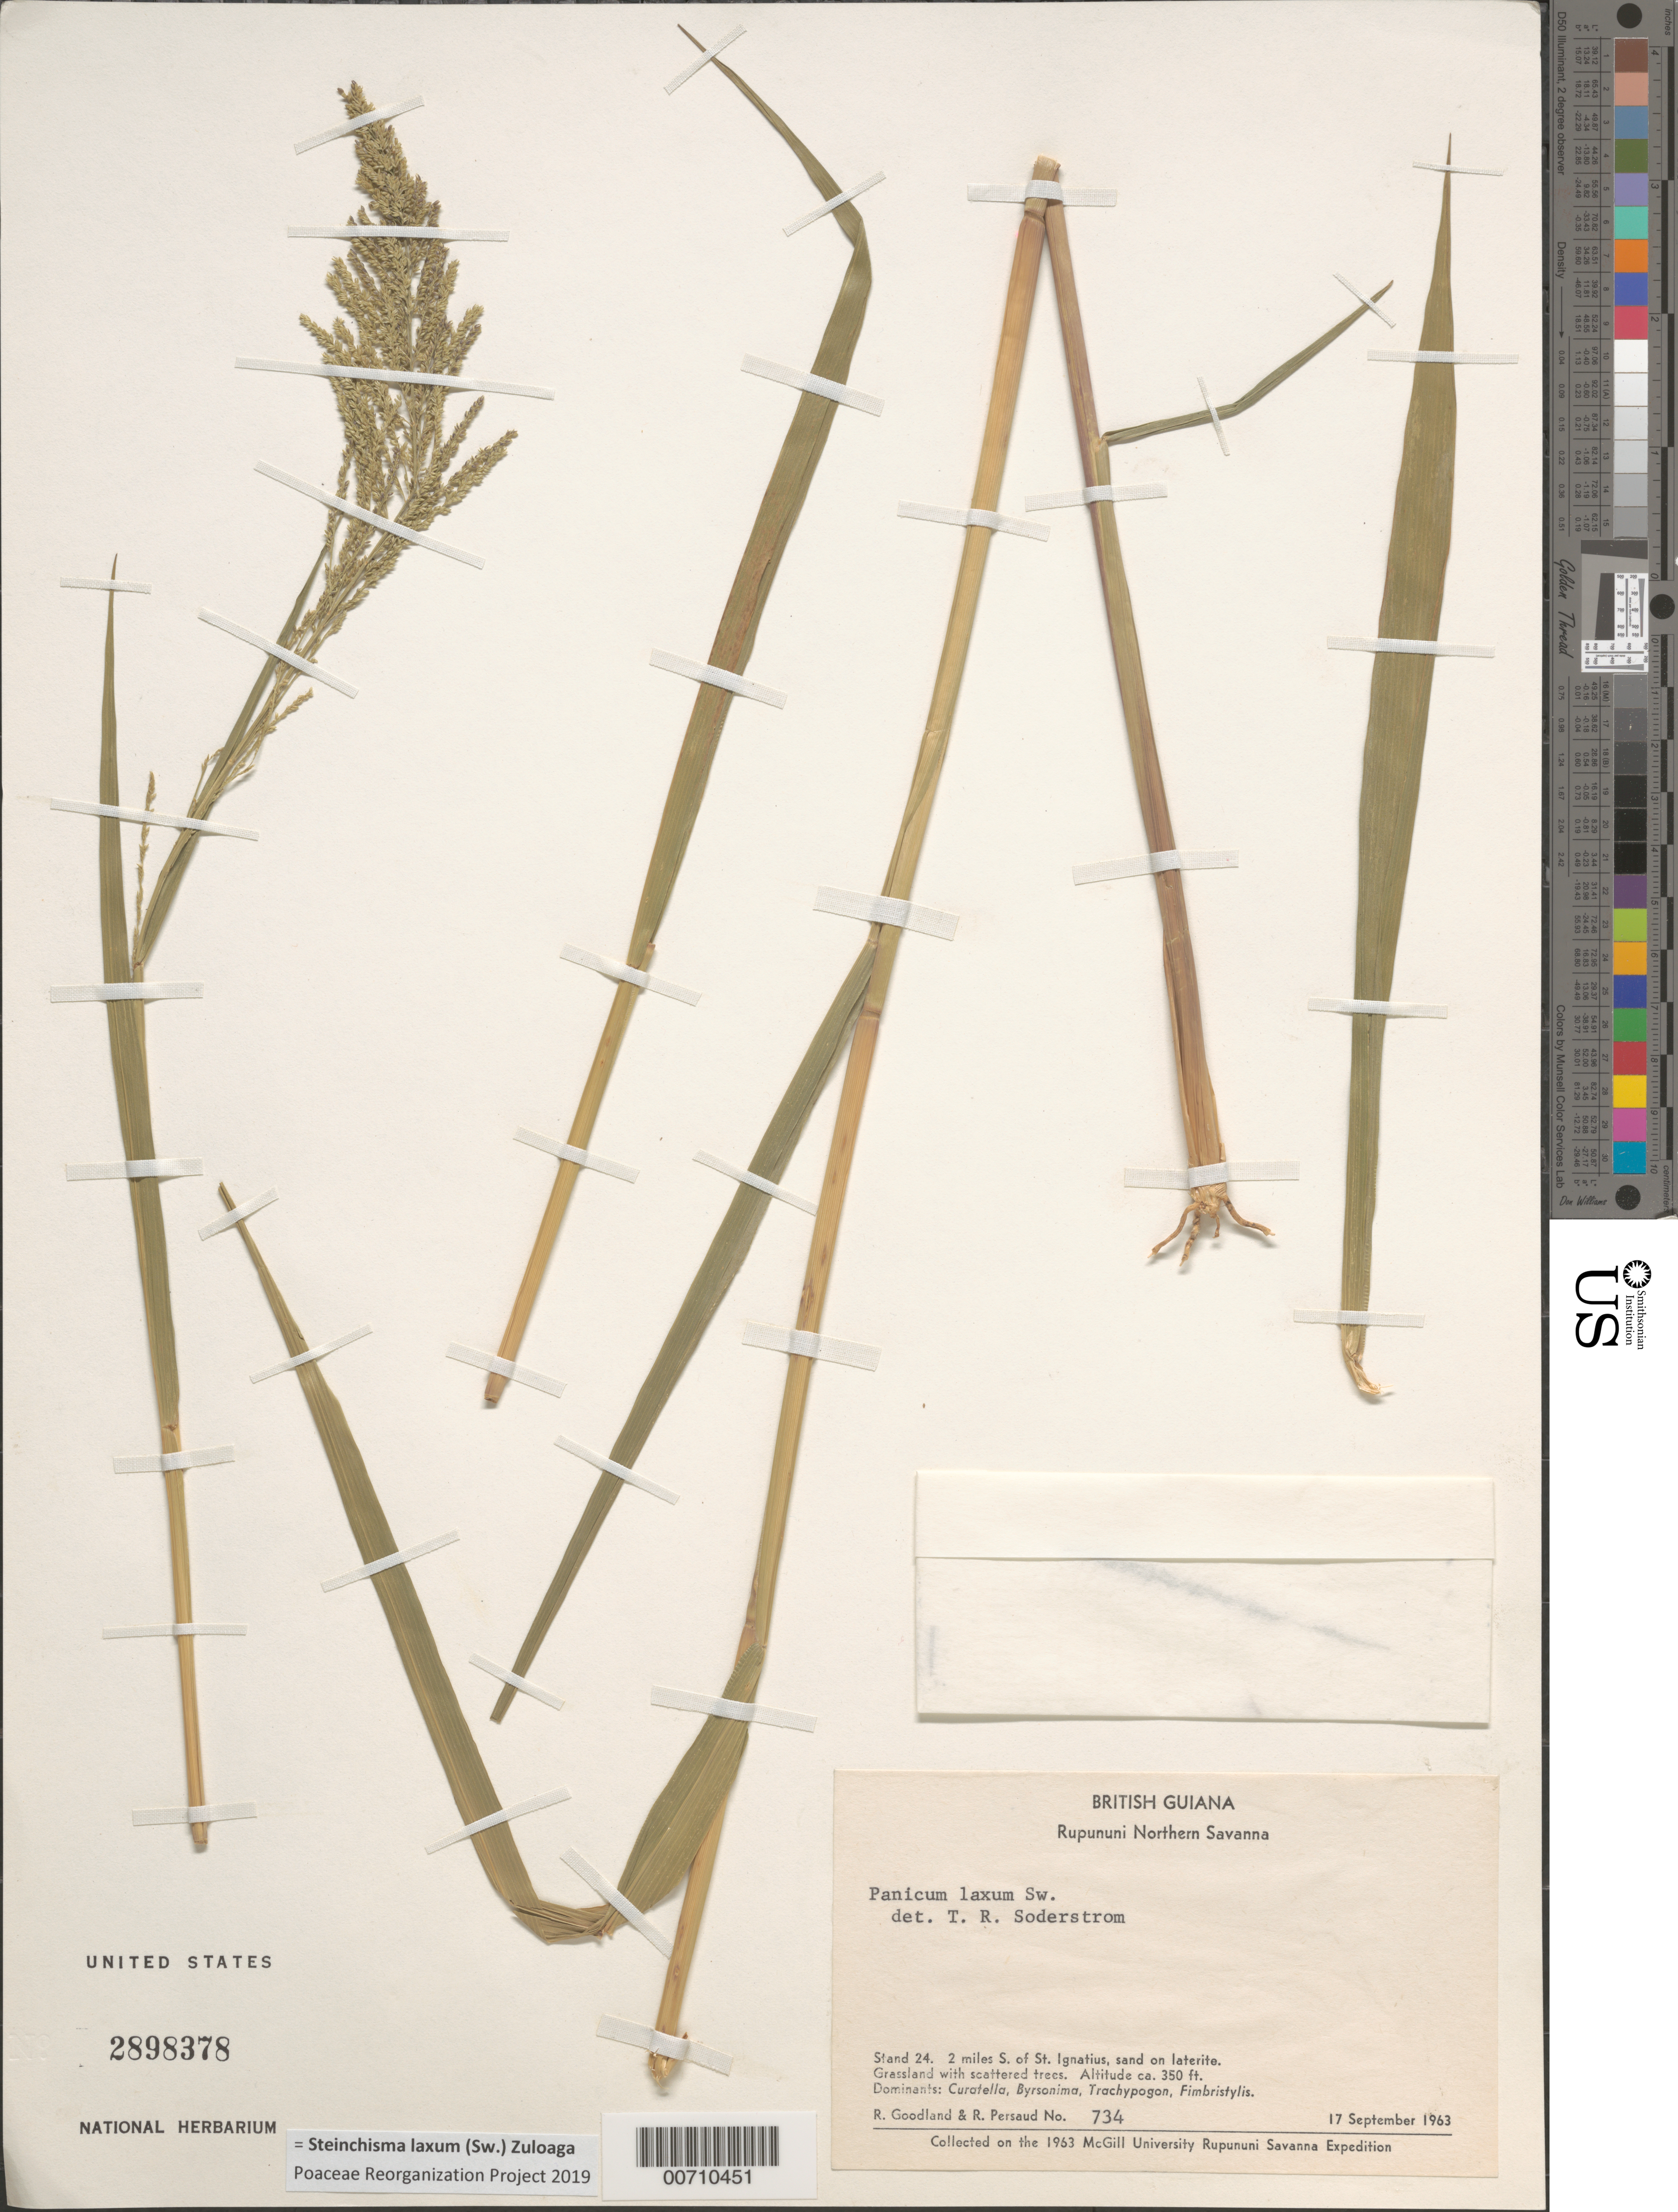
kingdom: Plantae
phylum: Tracheophyta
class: Liliopsida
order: Poales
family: Poaceae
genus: Panicum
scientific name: Panicum laxum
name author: Sw.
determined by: Soderstrom, T. R.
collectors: R. Goodland & R. Persaud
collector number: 734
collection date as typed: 17-Sep-63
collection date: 1963-09-17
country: Guyana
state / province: U. Takutu-U. Essequibo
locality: Rupununi Northern Savanna, St. Ignatius, 2 mi. S of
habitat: Sand on laterite. Grassland with scattered trees. Dominants: Curatella, Byrsonima, Trachypogon, Fimbristylis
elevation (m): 107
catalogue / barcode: US 2898378